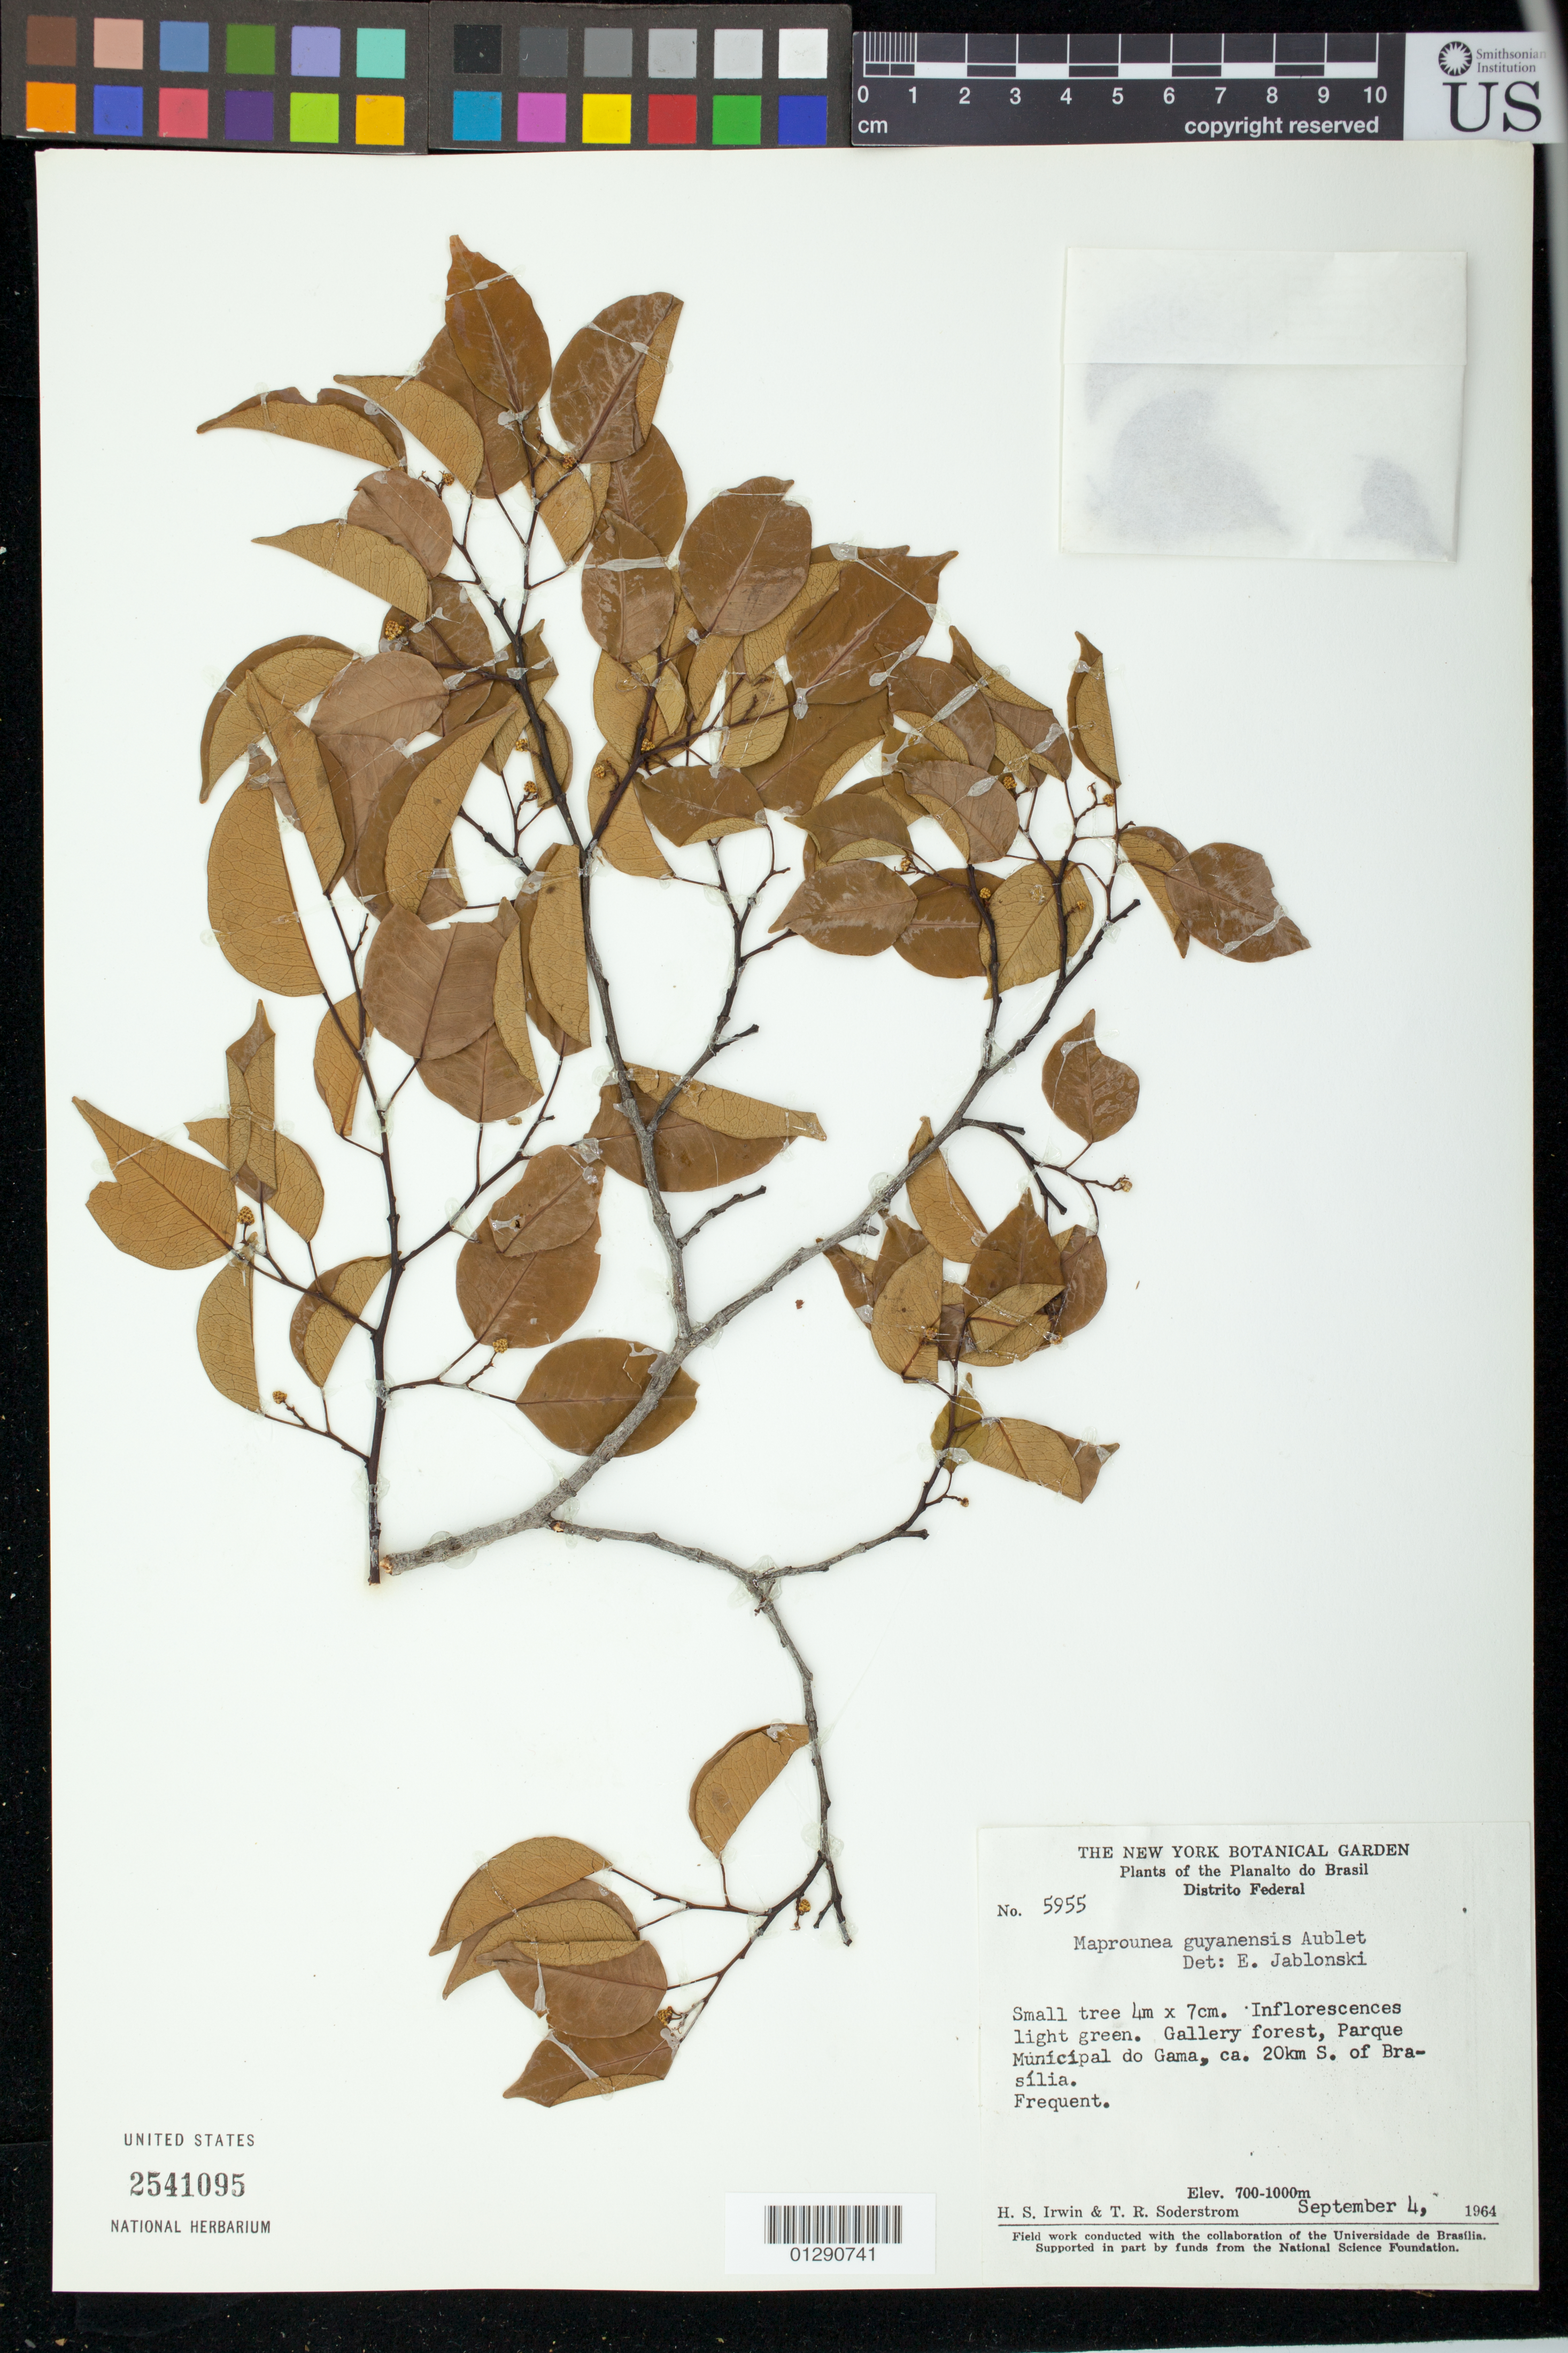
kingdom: Plantae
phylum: Tracheophyta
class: Magnoliopsida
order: Malpighiales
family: Euphorbiaceae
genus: Maprounea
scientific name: Maprounea guianensis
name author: Aubl.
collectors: H. Irwin & T. R. Soderstrom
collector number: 5955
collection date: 1964-09-04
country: Brazil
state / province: Distrito Federal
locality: Parque Municipal do Gama, ca.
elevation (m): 700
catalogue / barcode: US 2541095